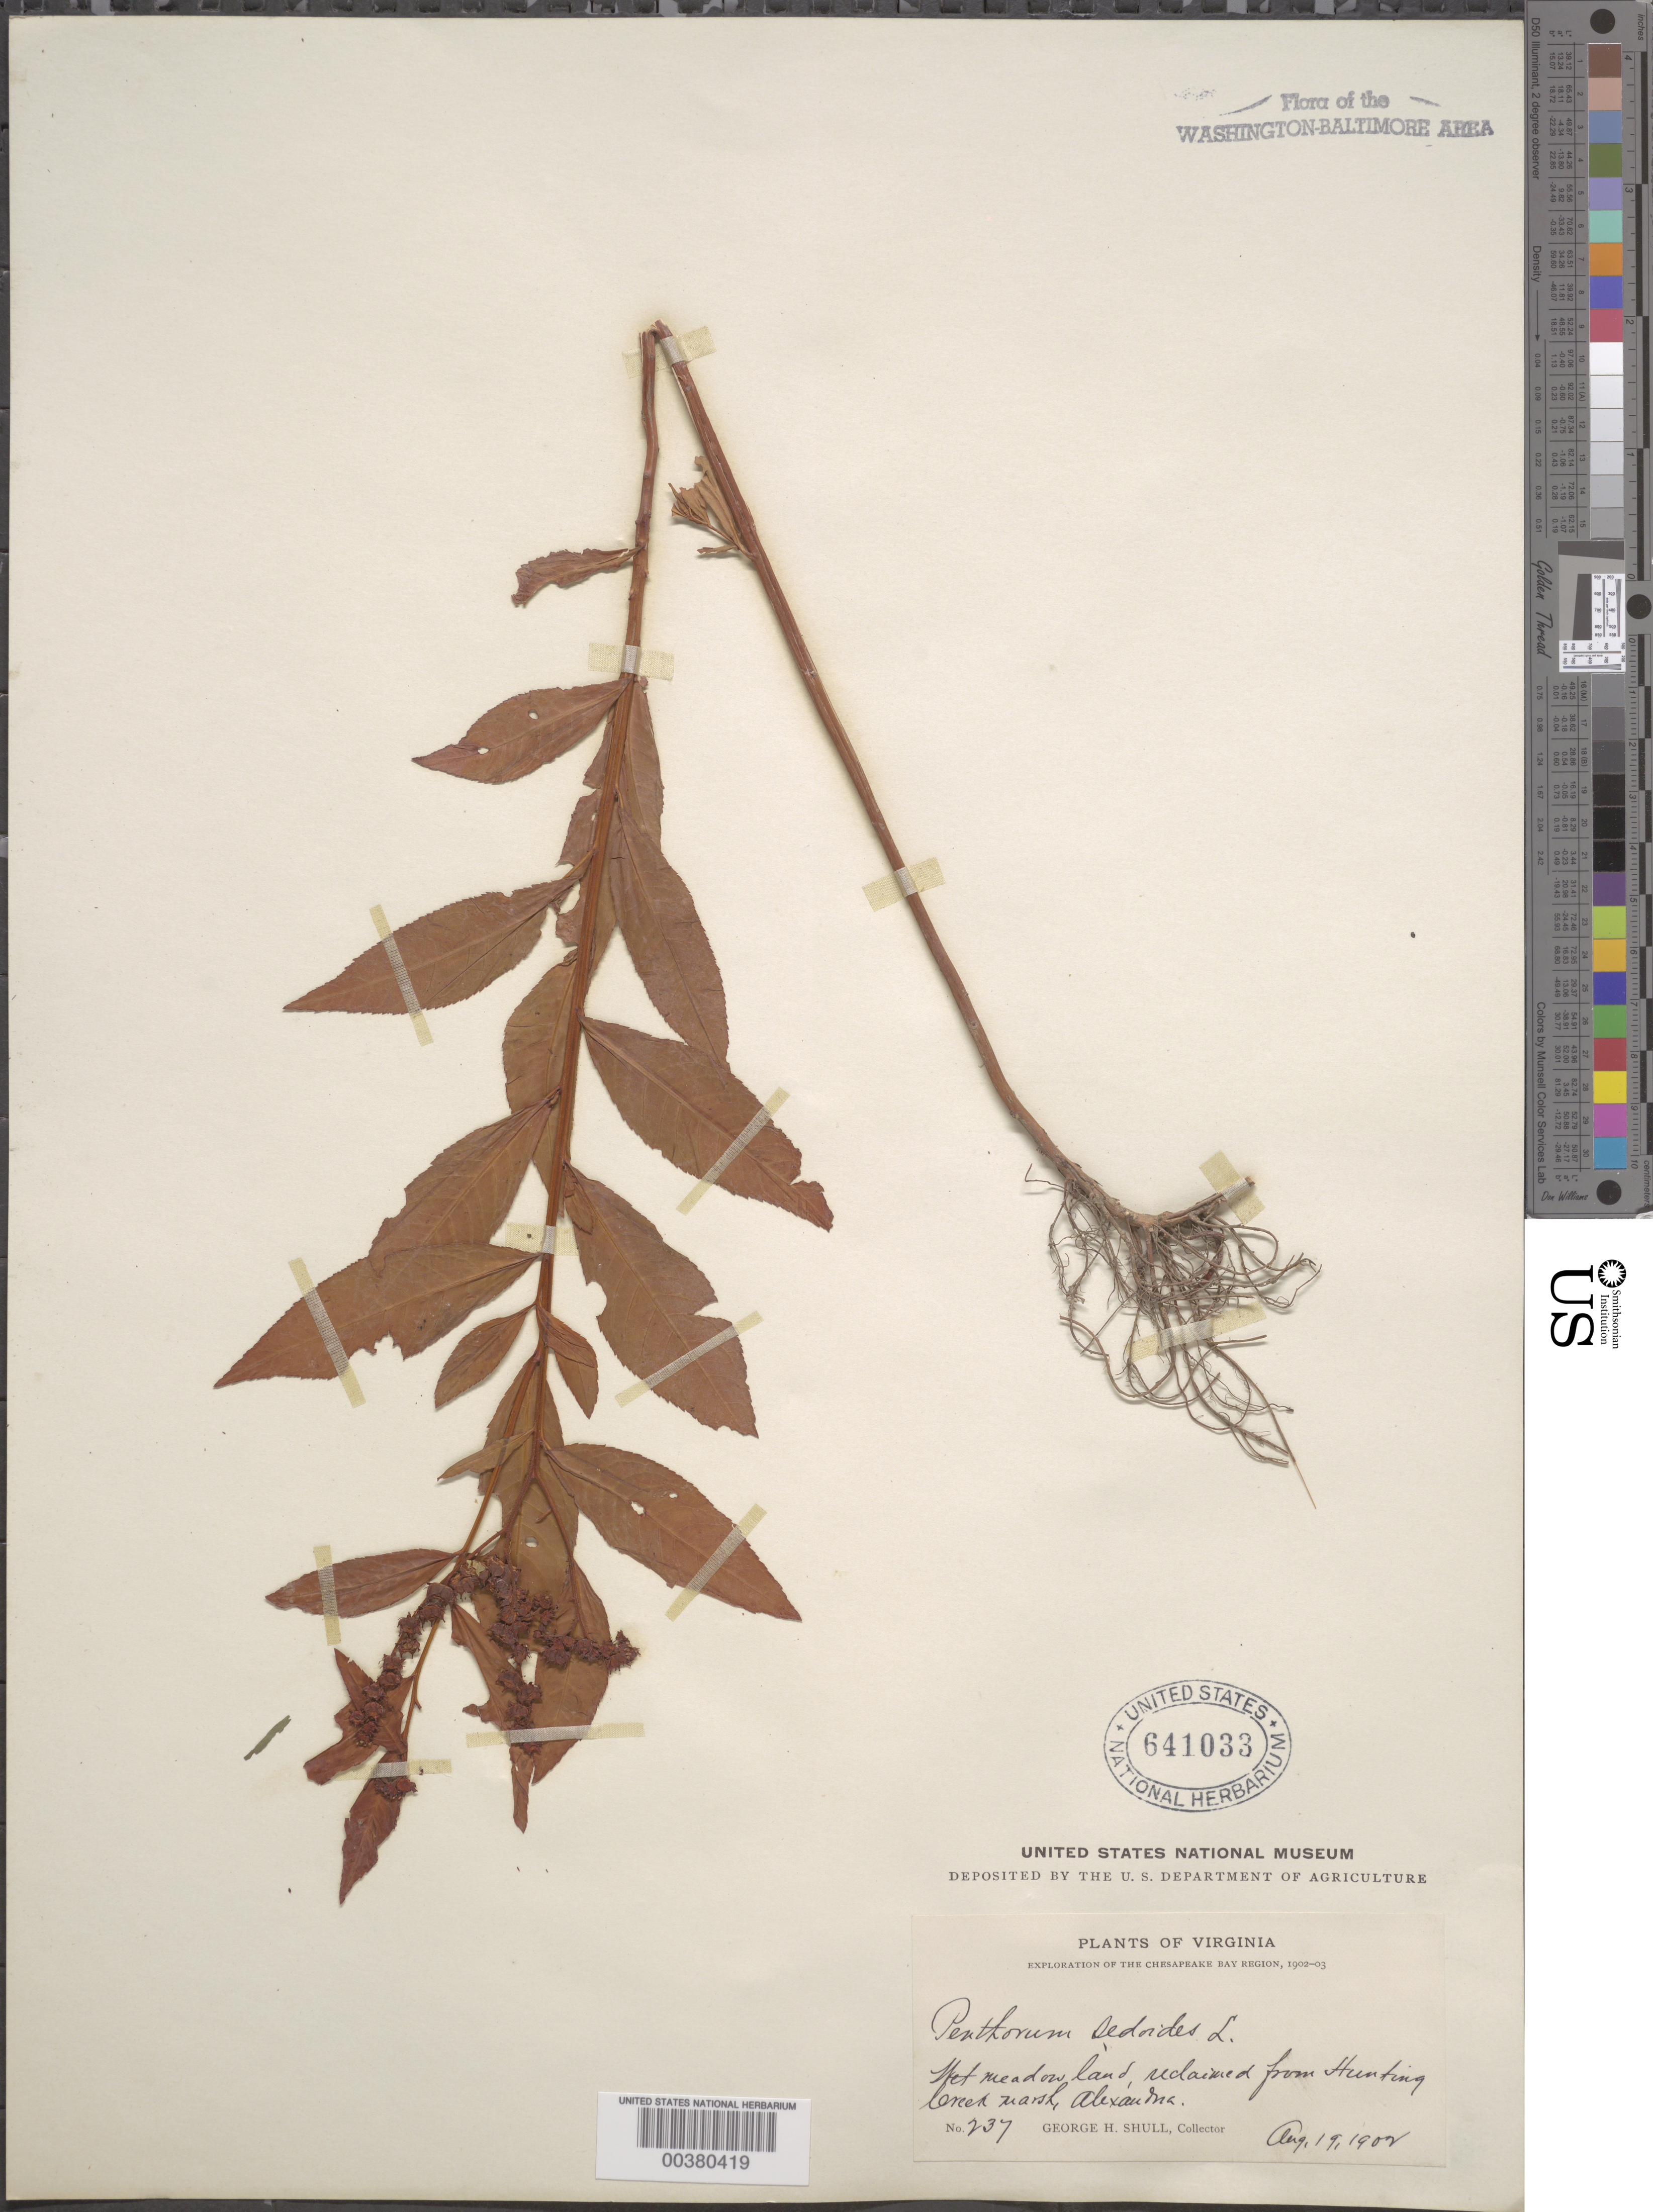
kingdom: Plantae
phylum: Tracheophyta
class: Magnoliopsida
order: Saxifragales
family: Penthoraceae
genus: Penthorum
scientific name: Penthorum sedoides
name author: L.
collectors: G. H. Shull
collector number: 237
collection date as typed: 19 Aug 1902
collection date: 1902-08-19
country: United States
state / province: Virginia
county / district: Fairfax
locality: Hunting Creek, Alexandria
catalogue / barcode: US 641033